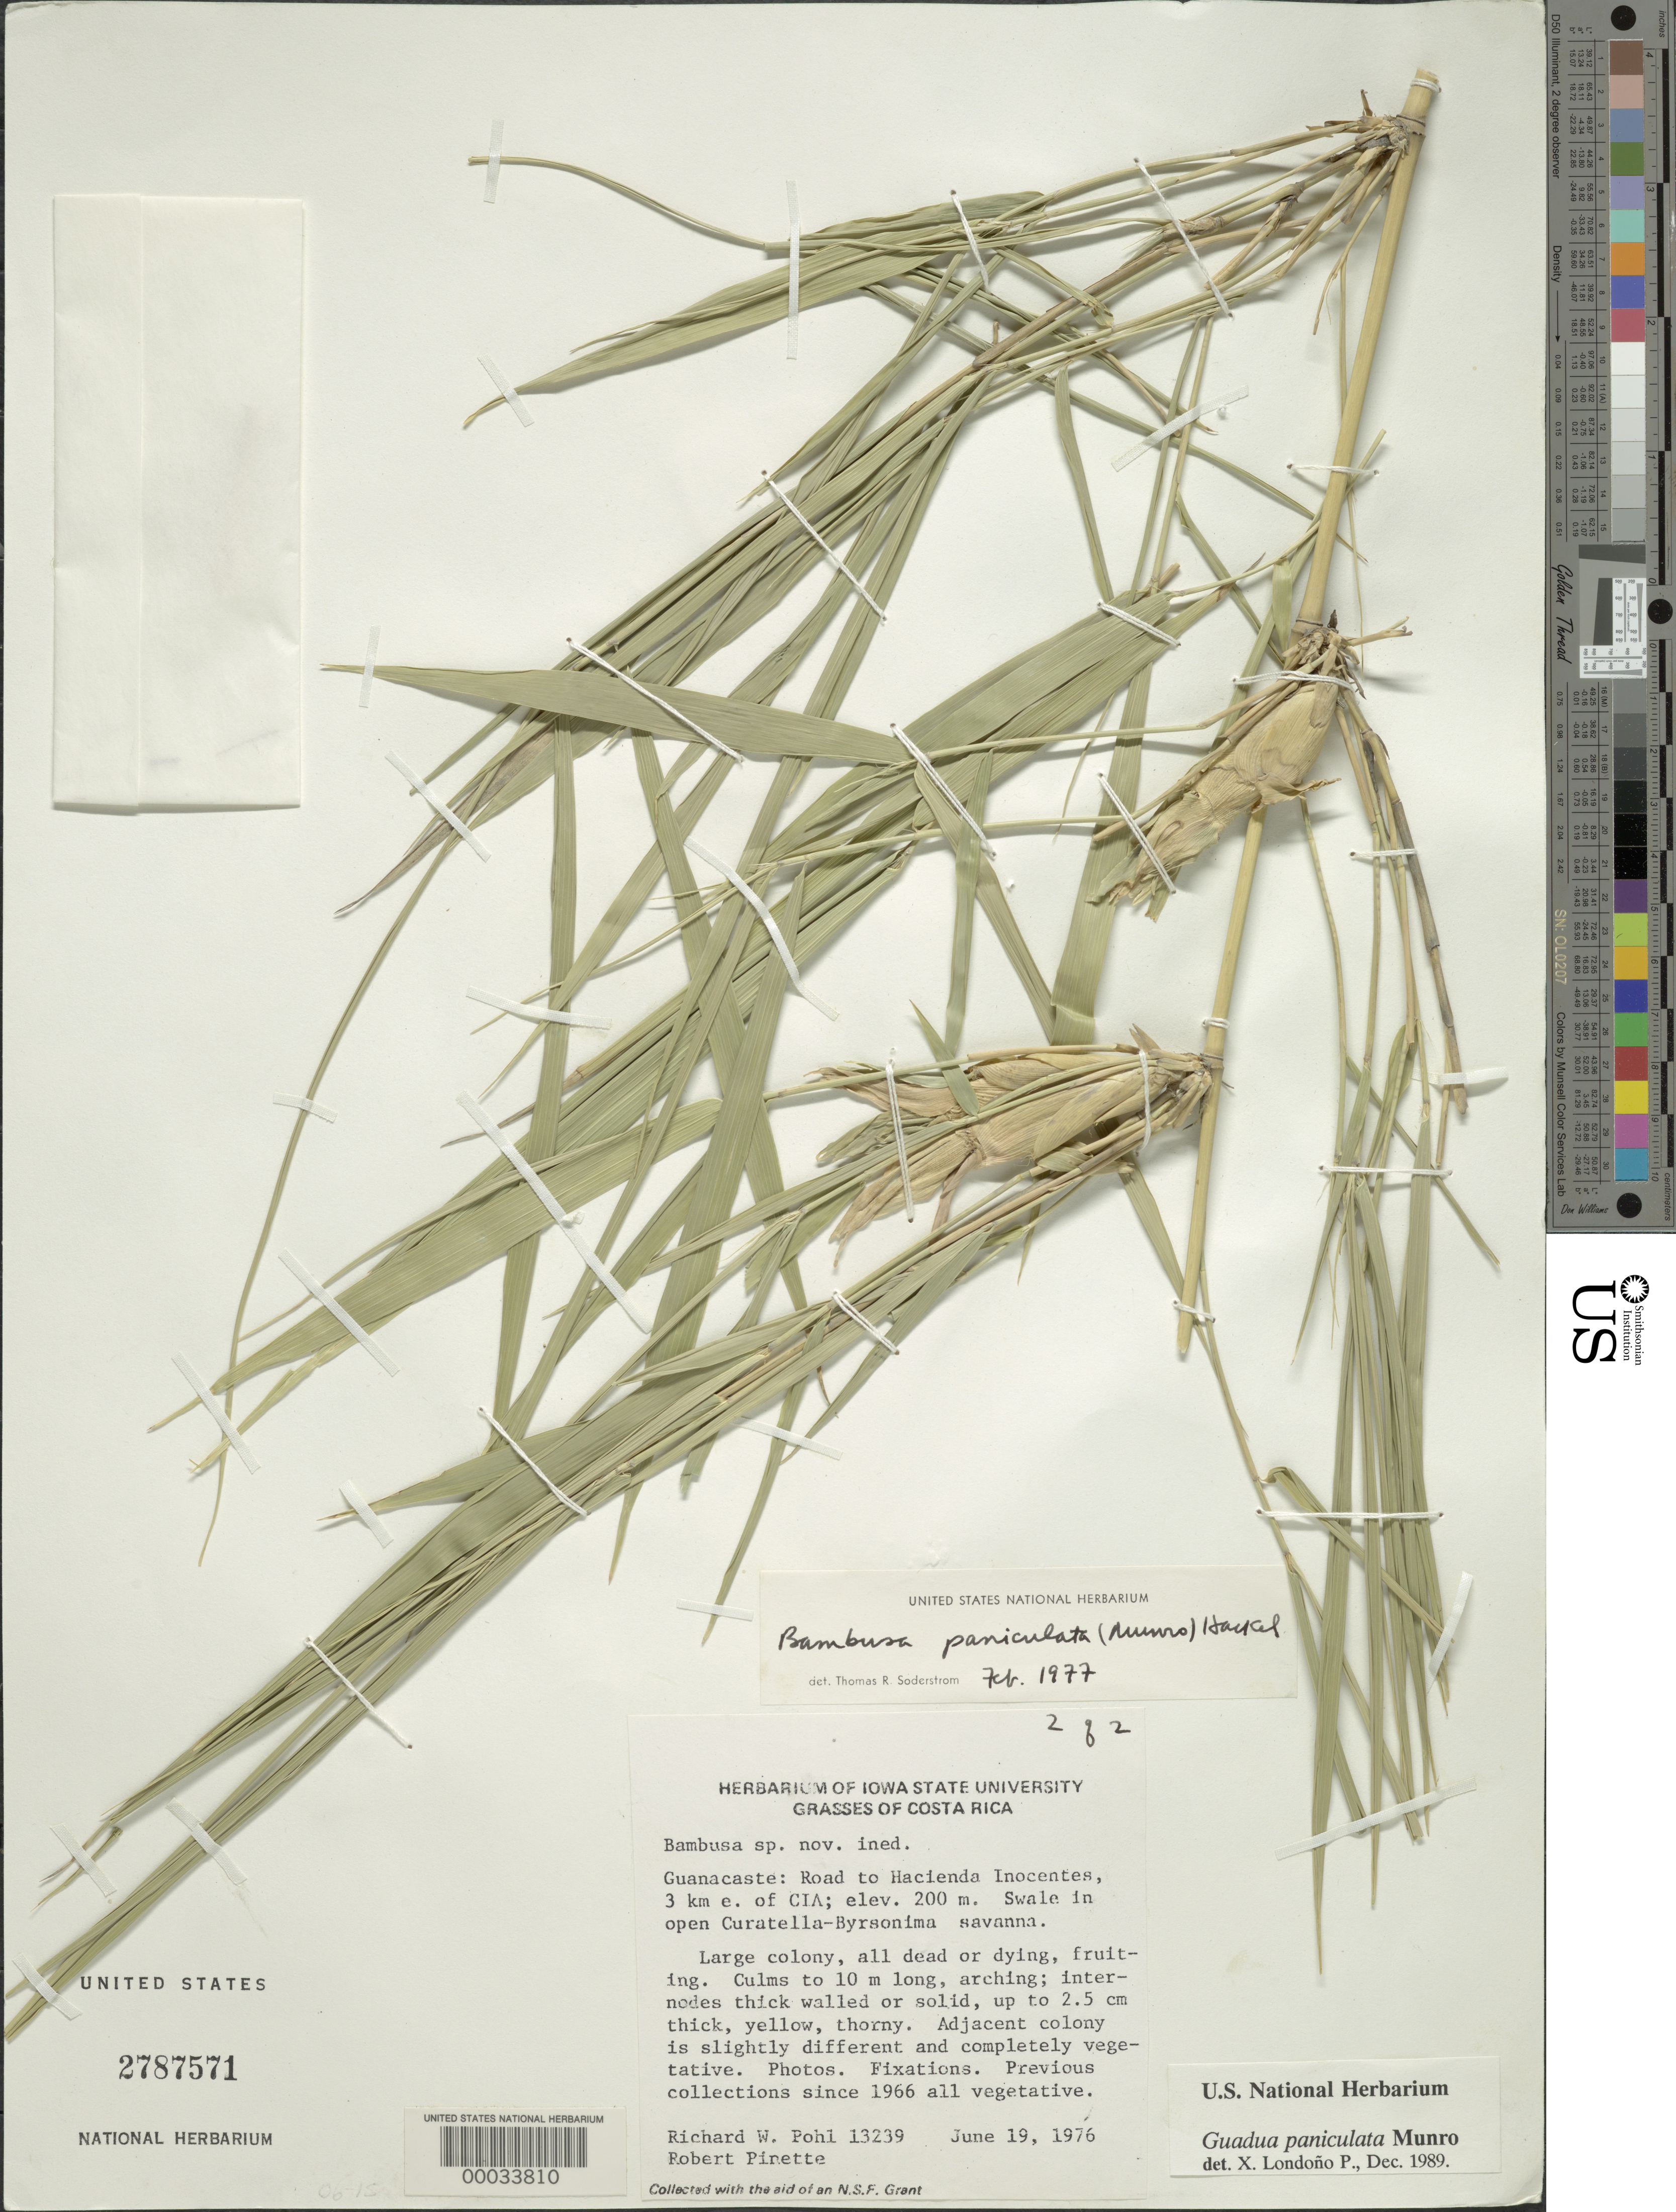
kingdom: Plantae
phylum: Tracheophyta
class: Liliopsida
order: Poales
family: Poaceae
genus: Guadua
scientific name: Guadua paniculata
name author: Munro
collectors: R. W. Pohl & R. Pinette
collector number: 13239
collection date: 1976-06-19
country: Costa Rica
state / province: Guanacaste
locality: Hacineda Inocentes, 3 km E of CIA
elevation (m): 200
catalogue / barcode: US 2787571